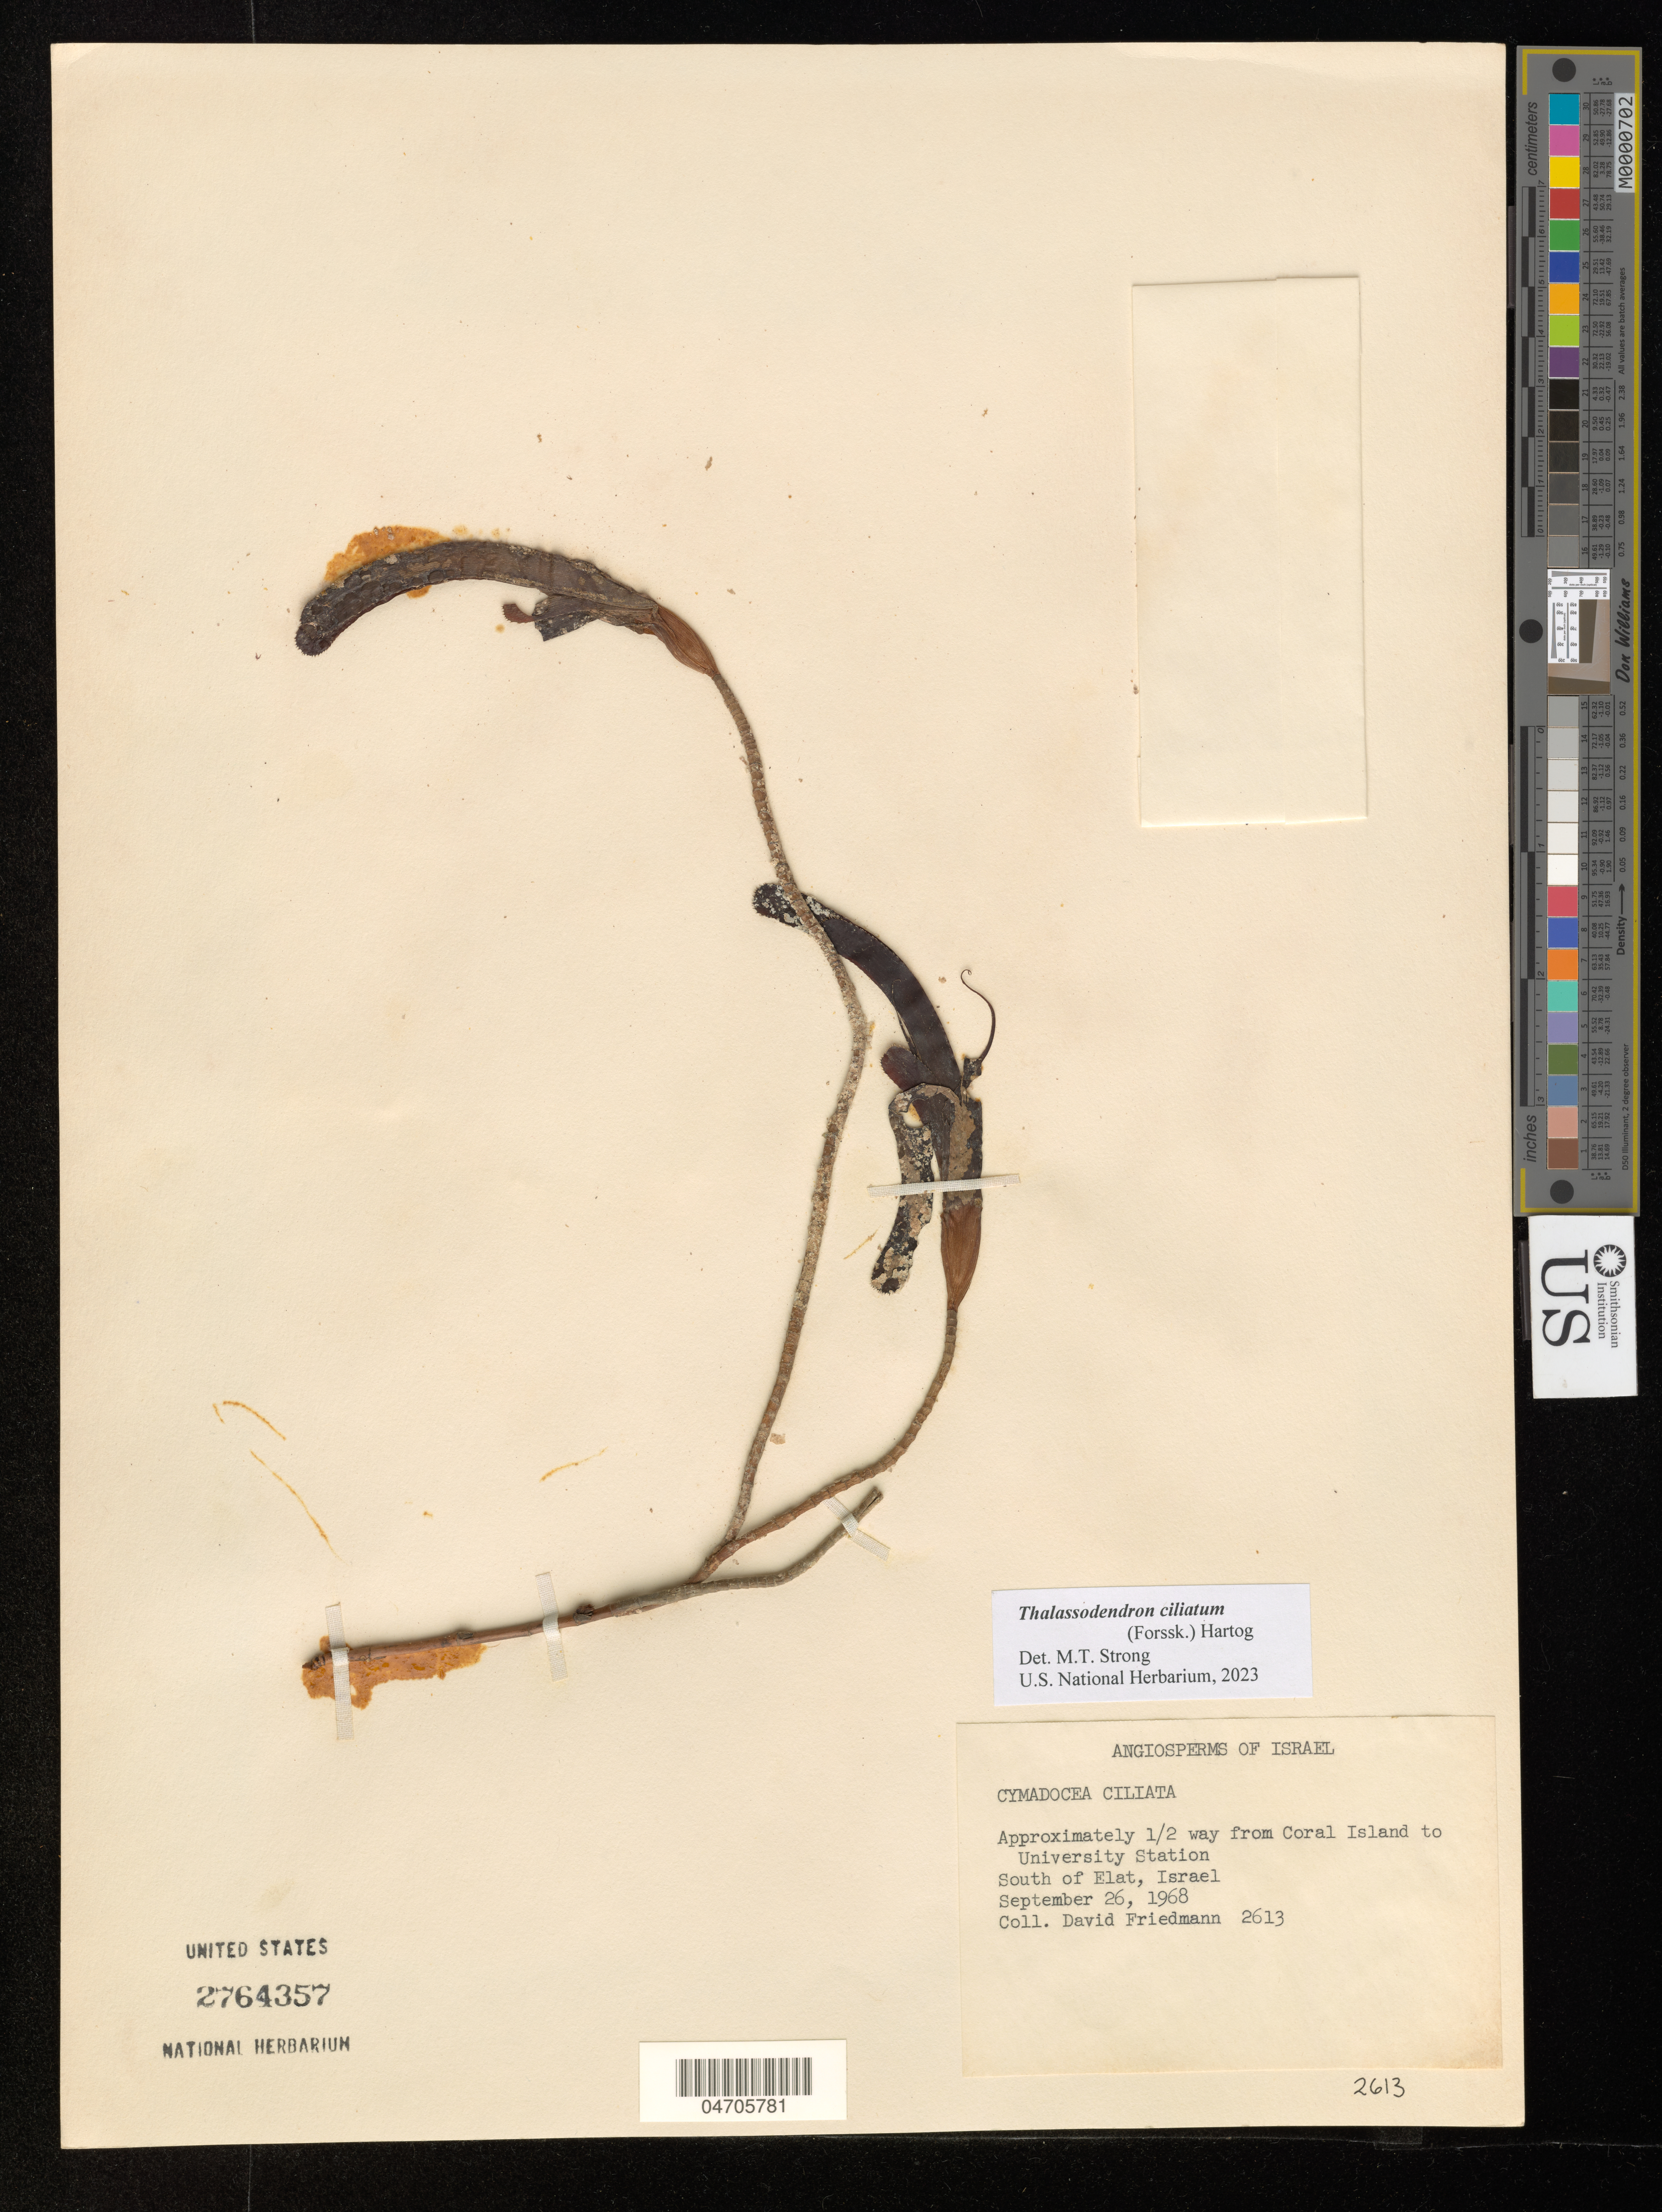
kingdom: Plantae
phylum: Tracheophyta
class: Liliopsida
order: Alismatales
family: Cymodoceaceae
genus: Thalassodendron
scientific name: Thalassodendron ciliatum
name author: (Forssk.) Hartog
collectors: D. Friedmann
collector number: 2613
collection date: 1968-09-26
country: Israel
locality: Approximately 1/2 way from Coral Island to University Station. South of Elat.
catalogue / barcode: US 2764357